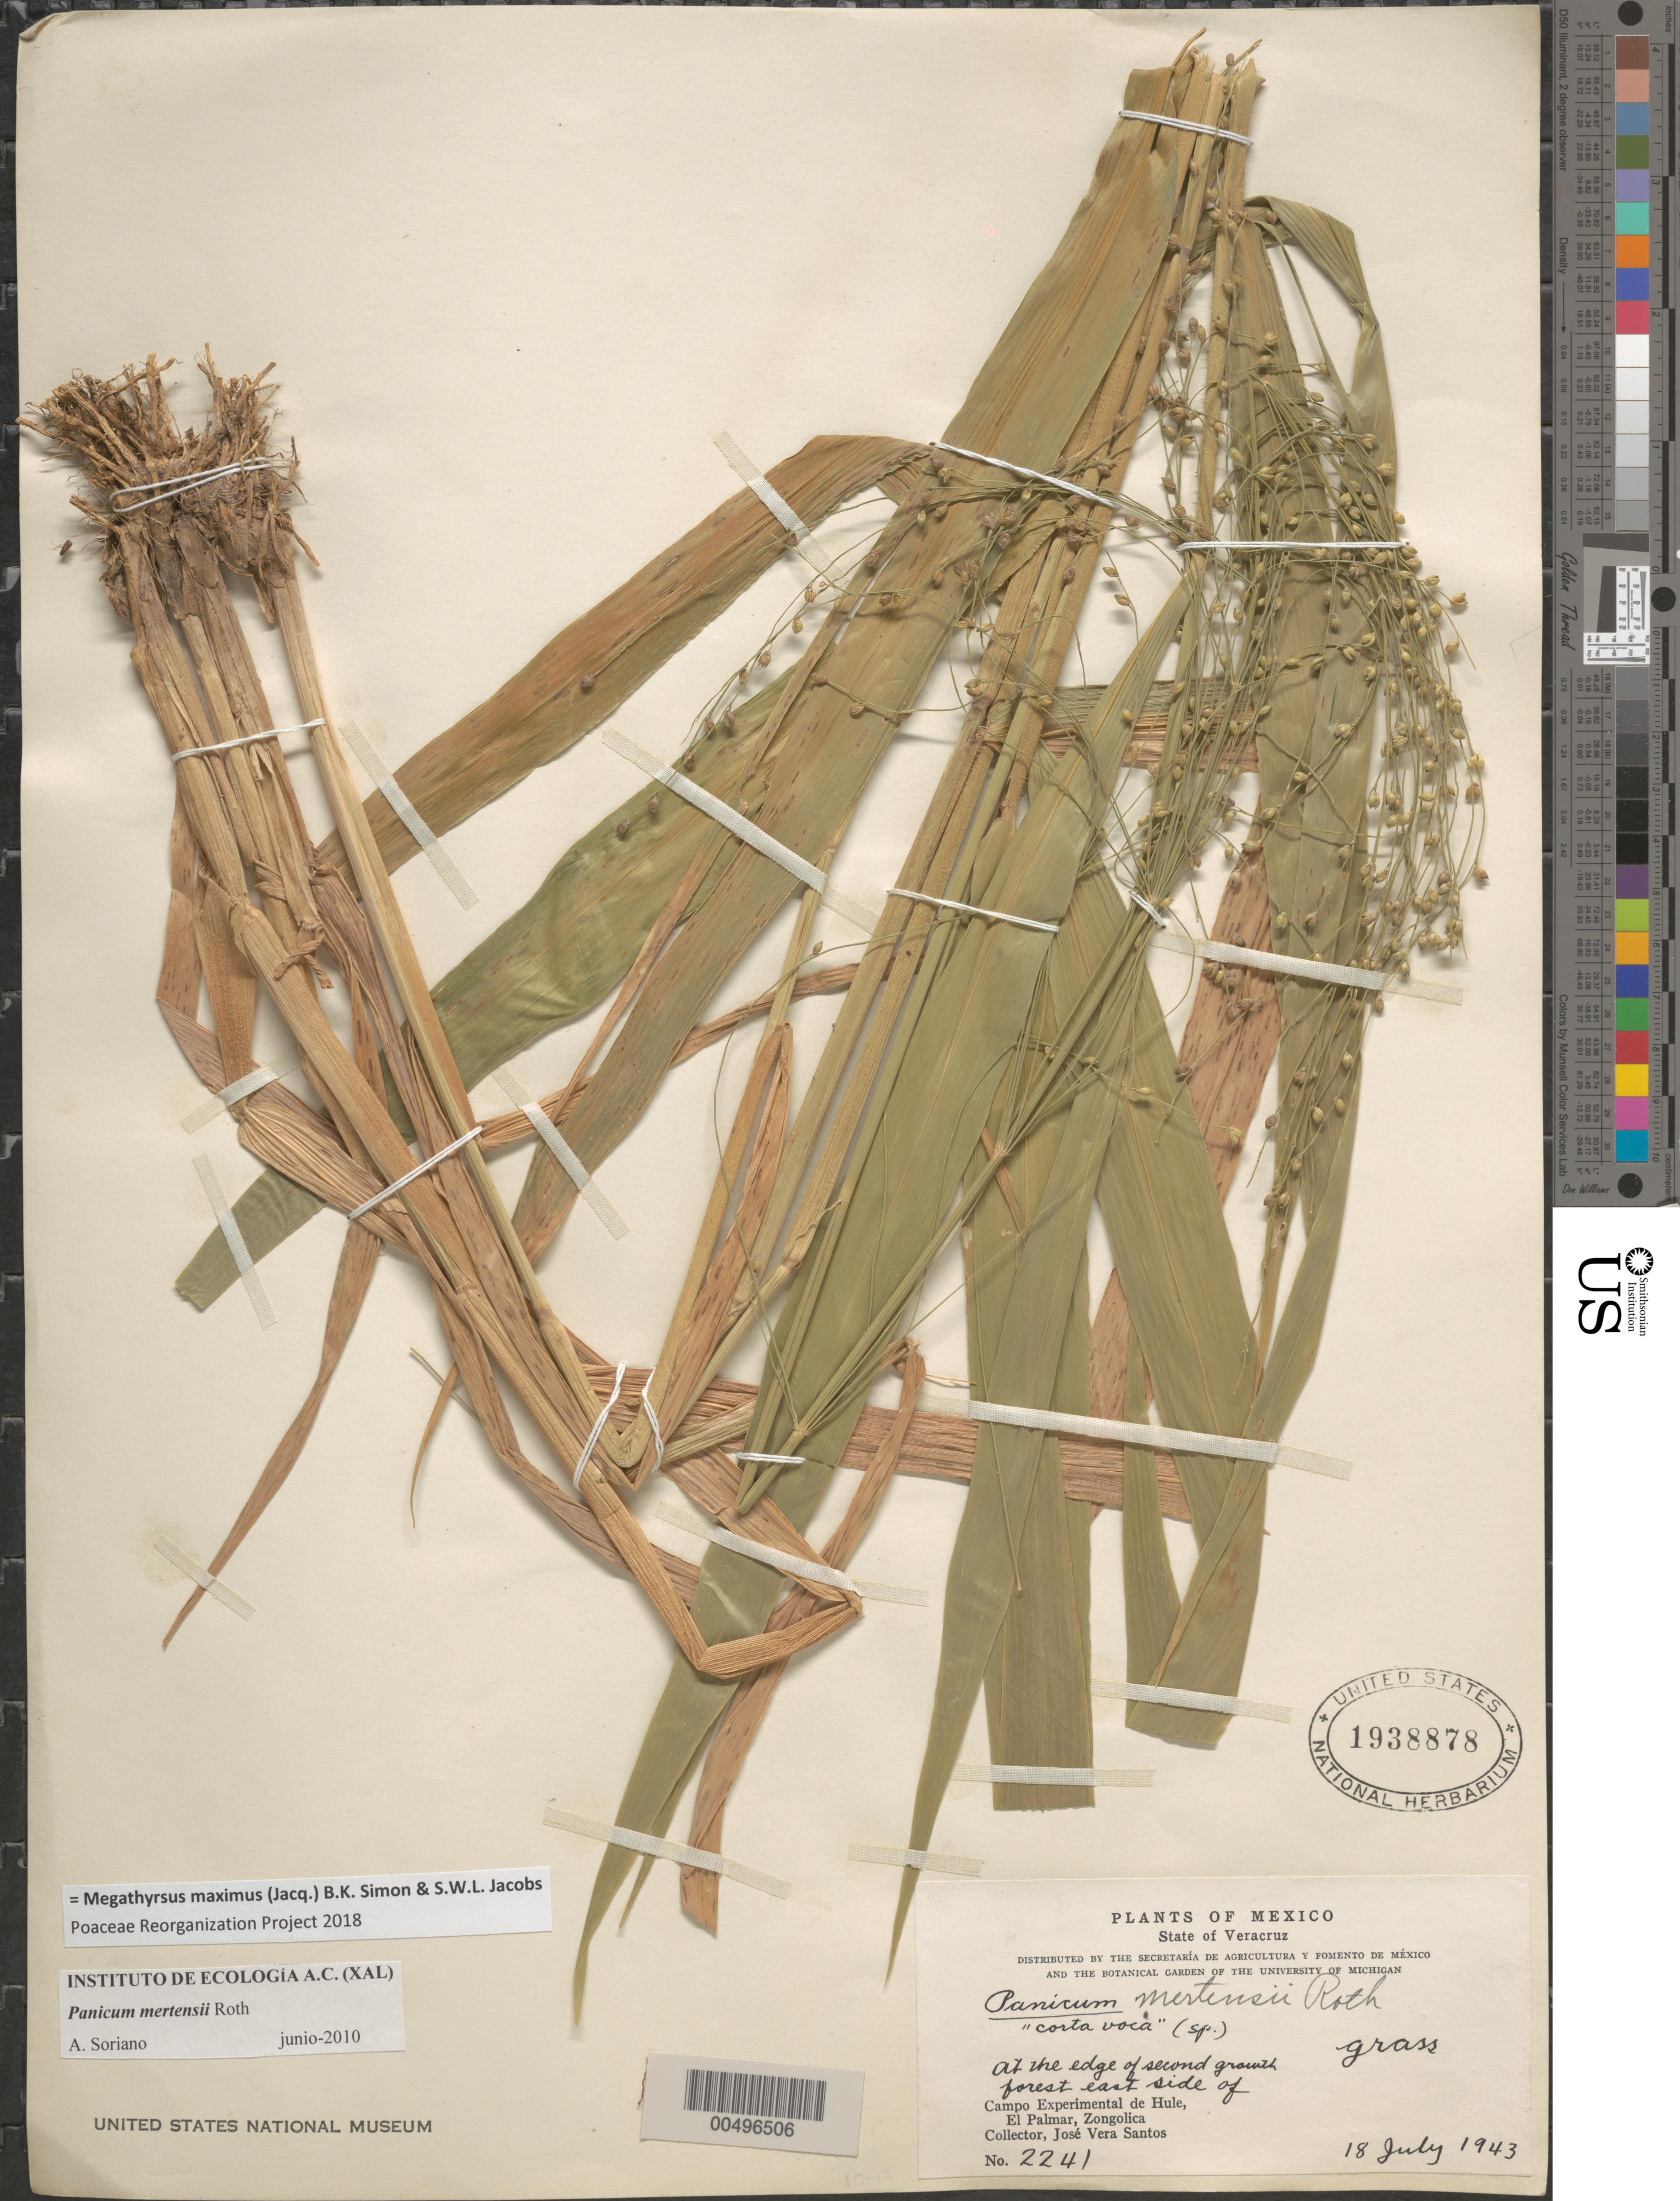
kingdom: Plantae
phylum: Tracheophyta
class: Liliopsida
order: Poales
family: Poaceae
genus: Megathyrsus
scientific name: Megathyrsus maximus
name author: (Jacq.) B.K. Simon & S.W.L. Jacobs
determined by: Poaceae Reorganization Project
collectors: J. V. Santos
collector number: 2241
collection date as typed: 18 Jul 1943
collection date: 1943-07-18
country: Mexico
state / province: Veracruz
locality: E side of Campo Experimental de Hule, El Palmar, Zongolica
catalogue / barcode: US 1938878